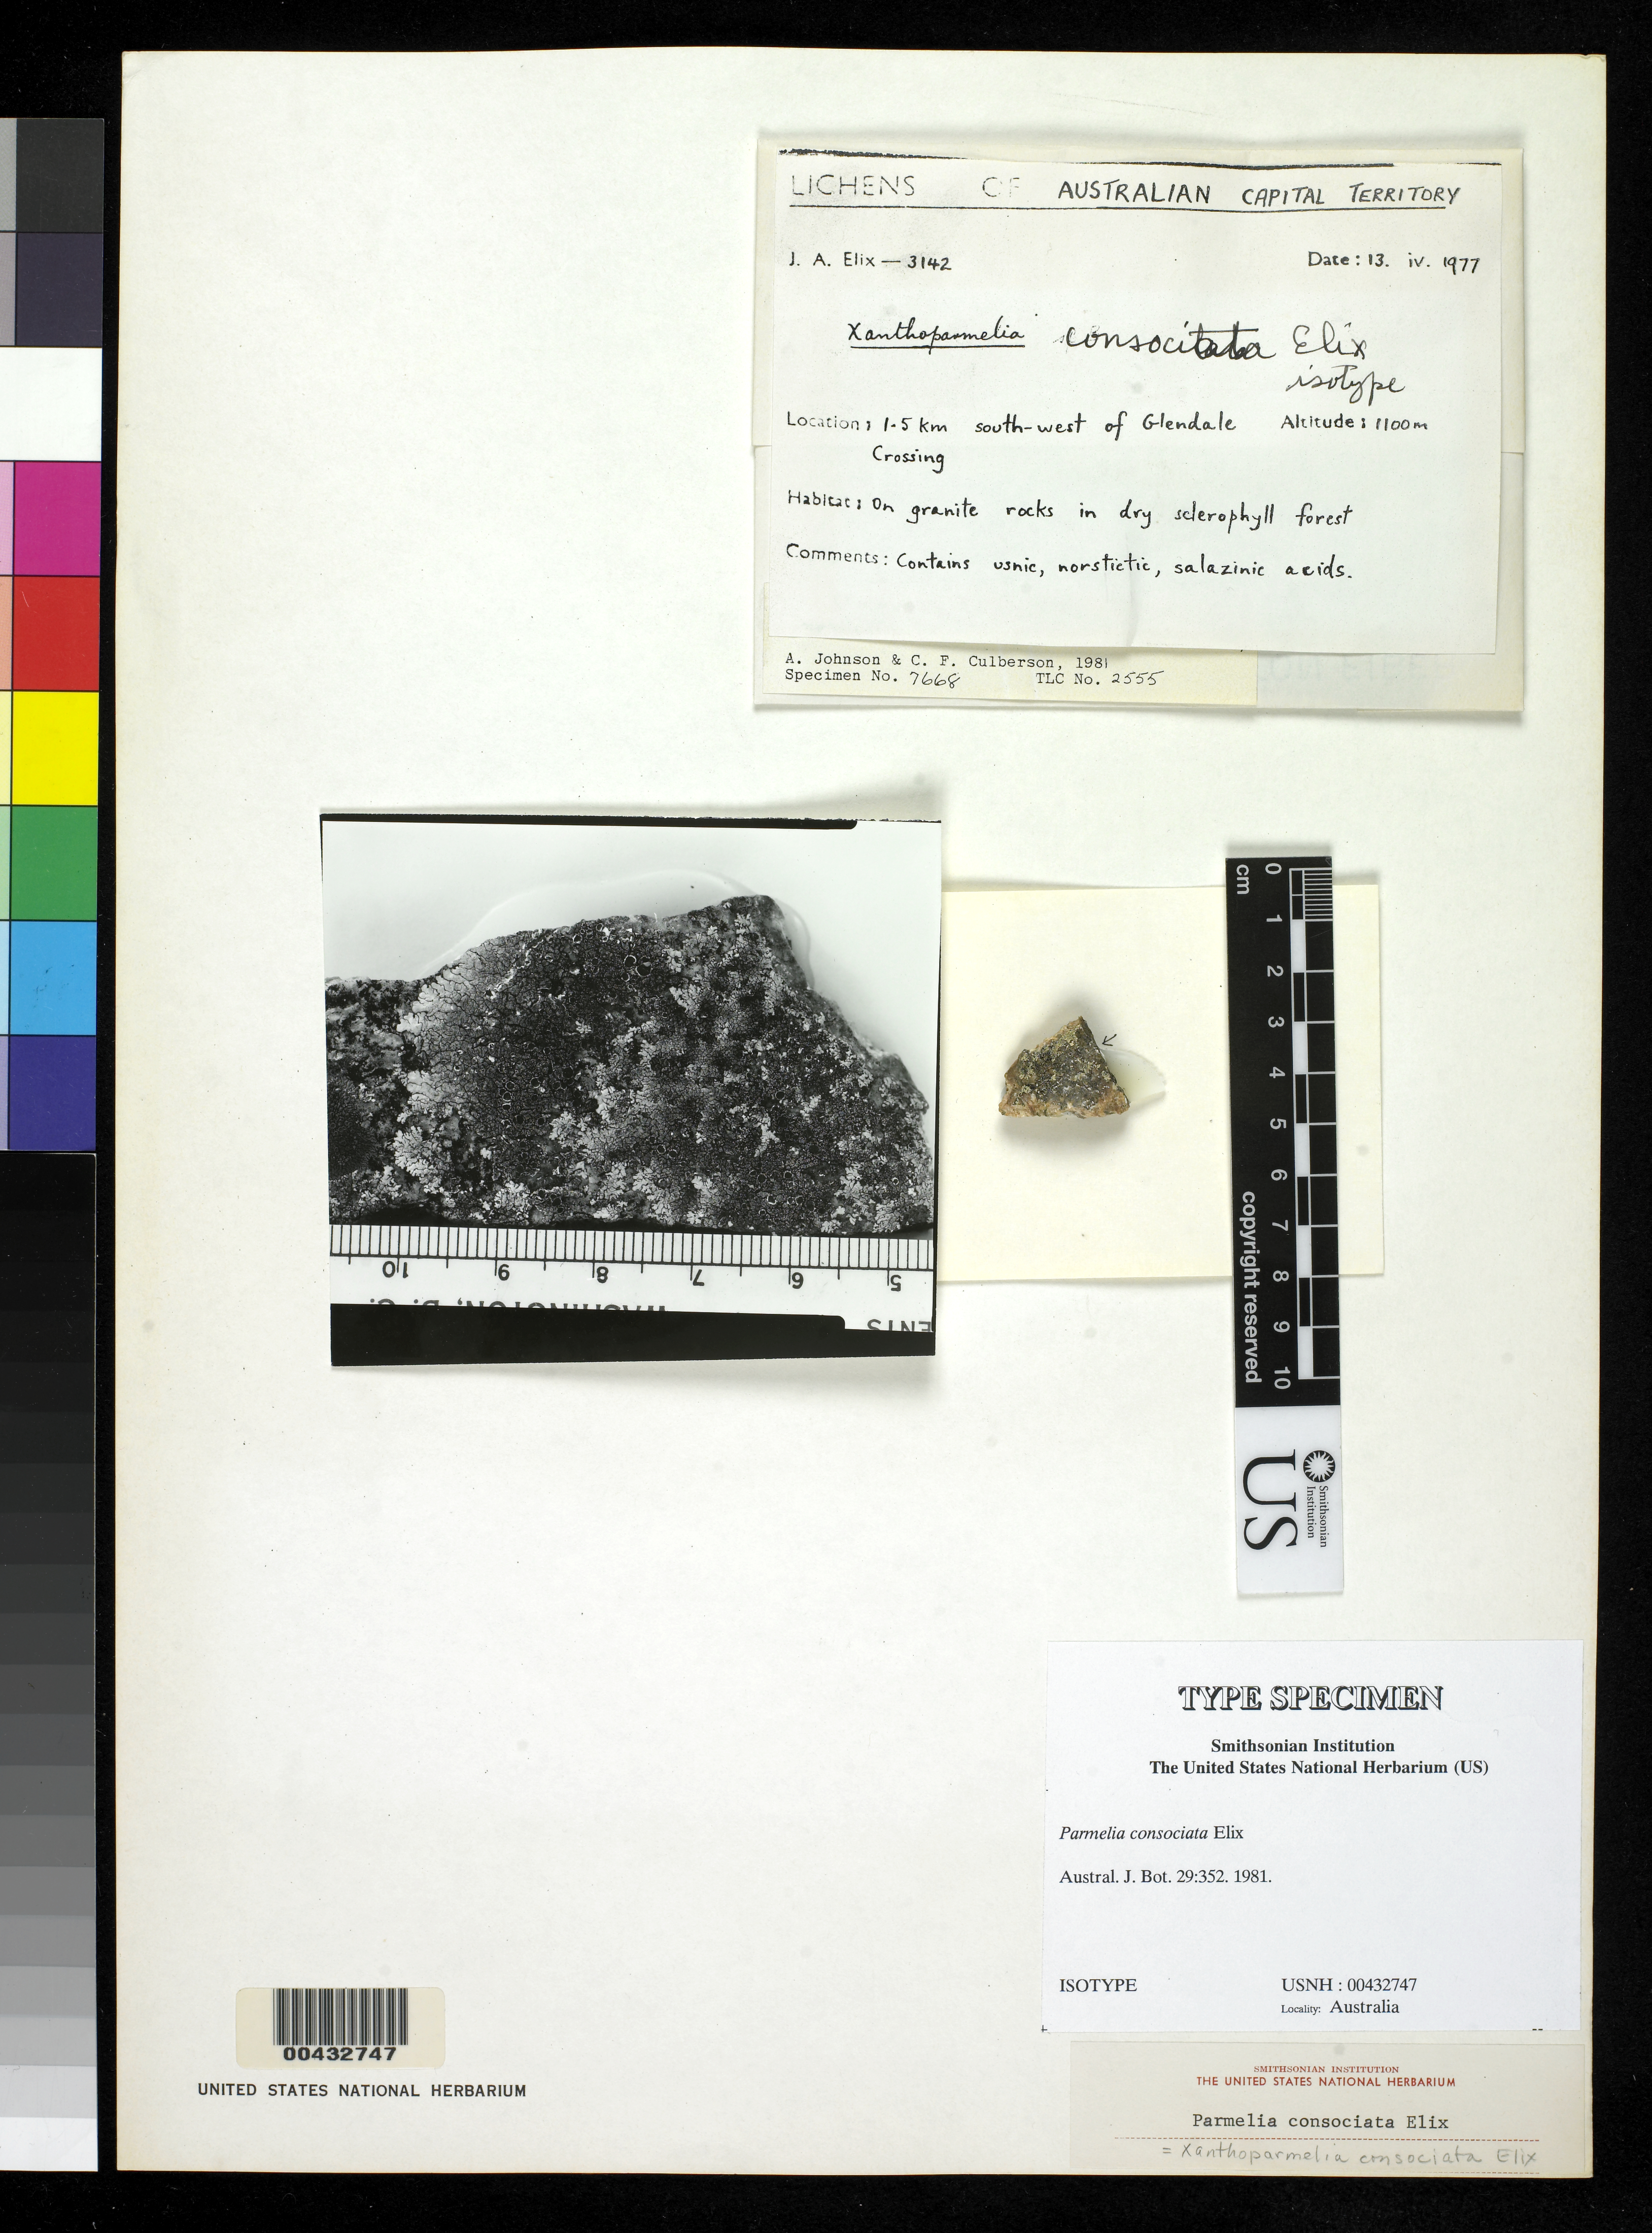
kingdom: Fungi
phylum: Ascomycota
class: Lecanoromycetes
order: Lecanorales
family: Parmeliaceae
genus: Parmelia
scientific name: Parmelia consociata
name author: Elix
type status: Isotype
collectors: J. A. Elix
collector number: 3142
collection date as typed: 13 Apr 1977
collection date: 1977-04-13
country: Australia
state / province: Australian Capital Territory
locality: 1-5 km SW of Glendale Crossing.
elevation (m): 1100